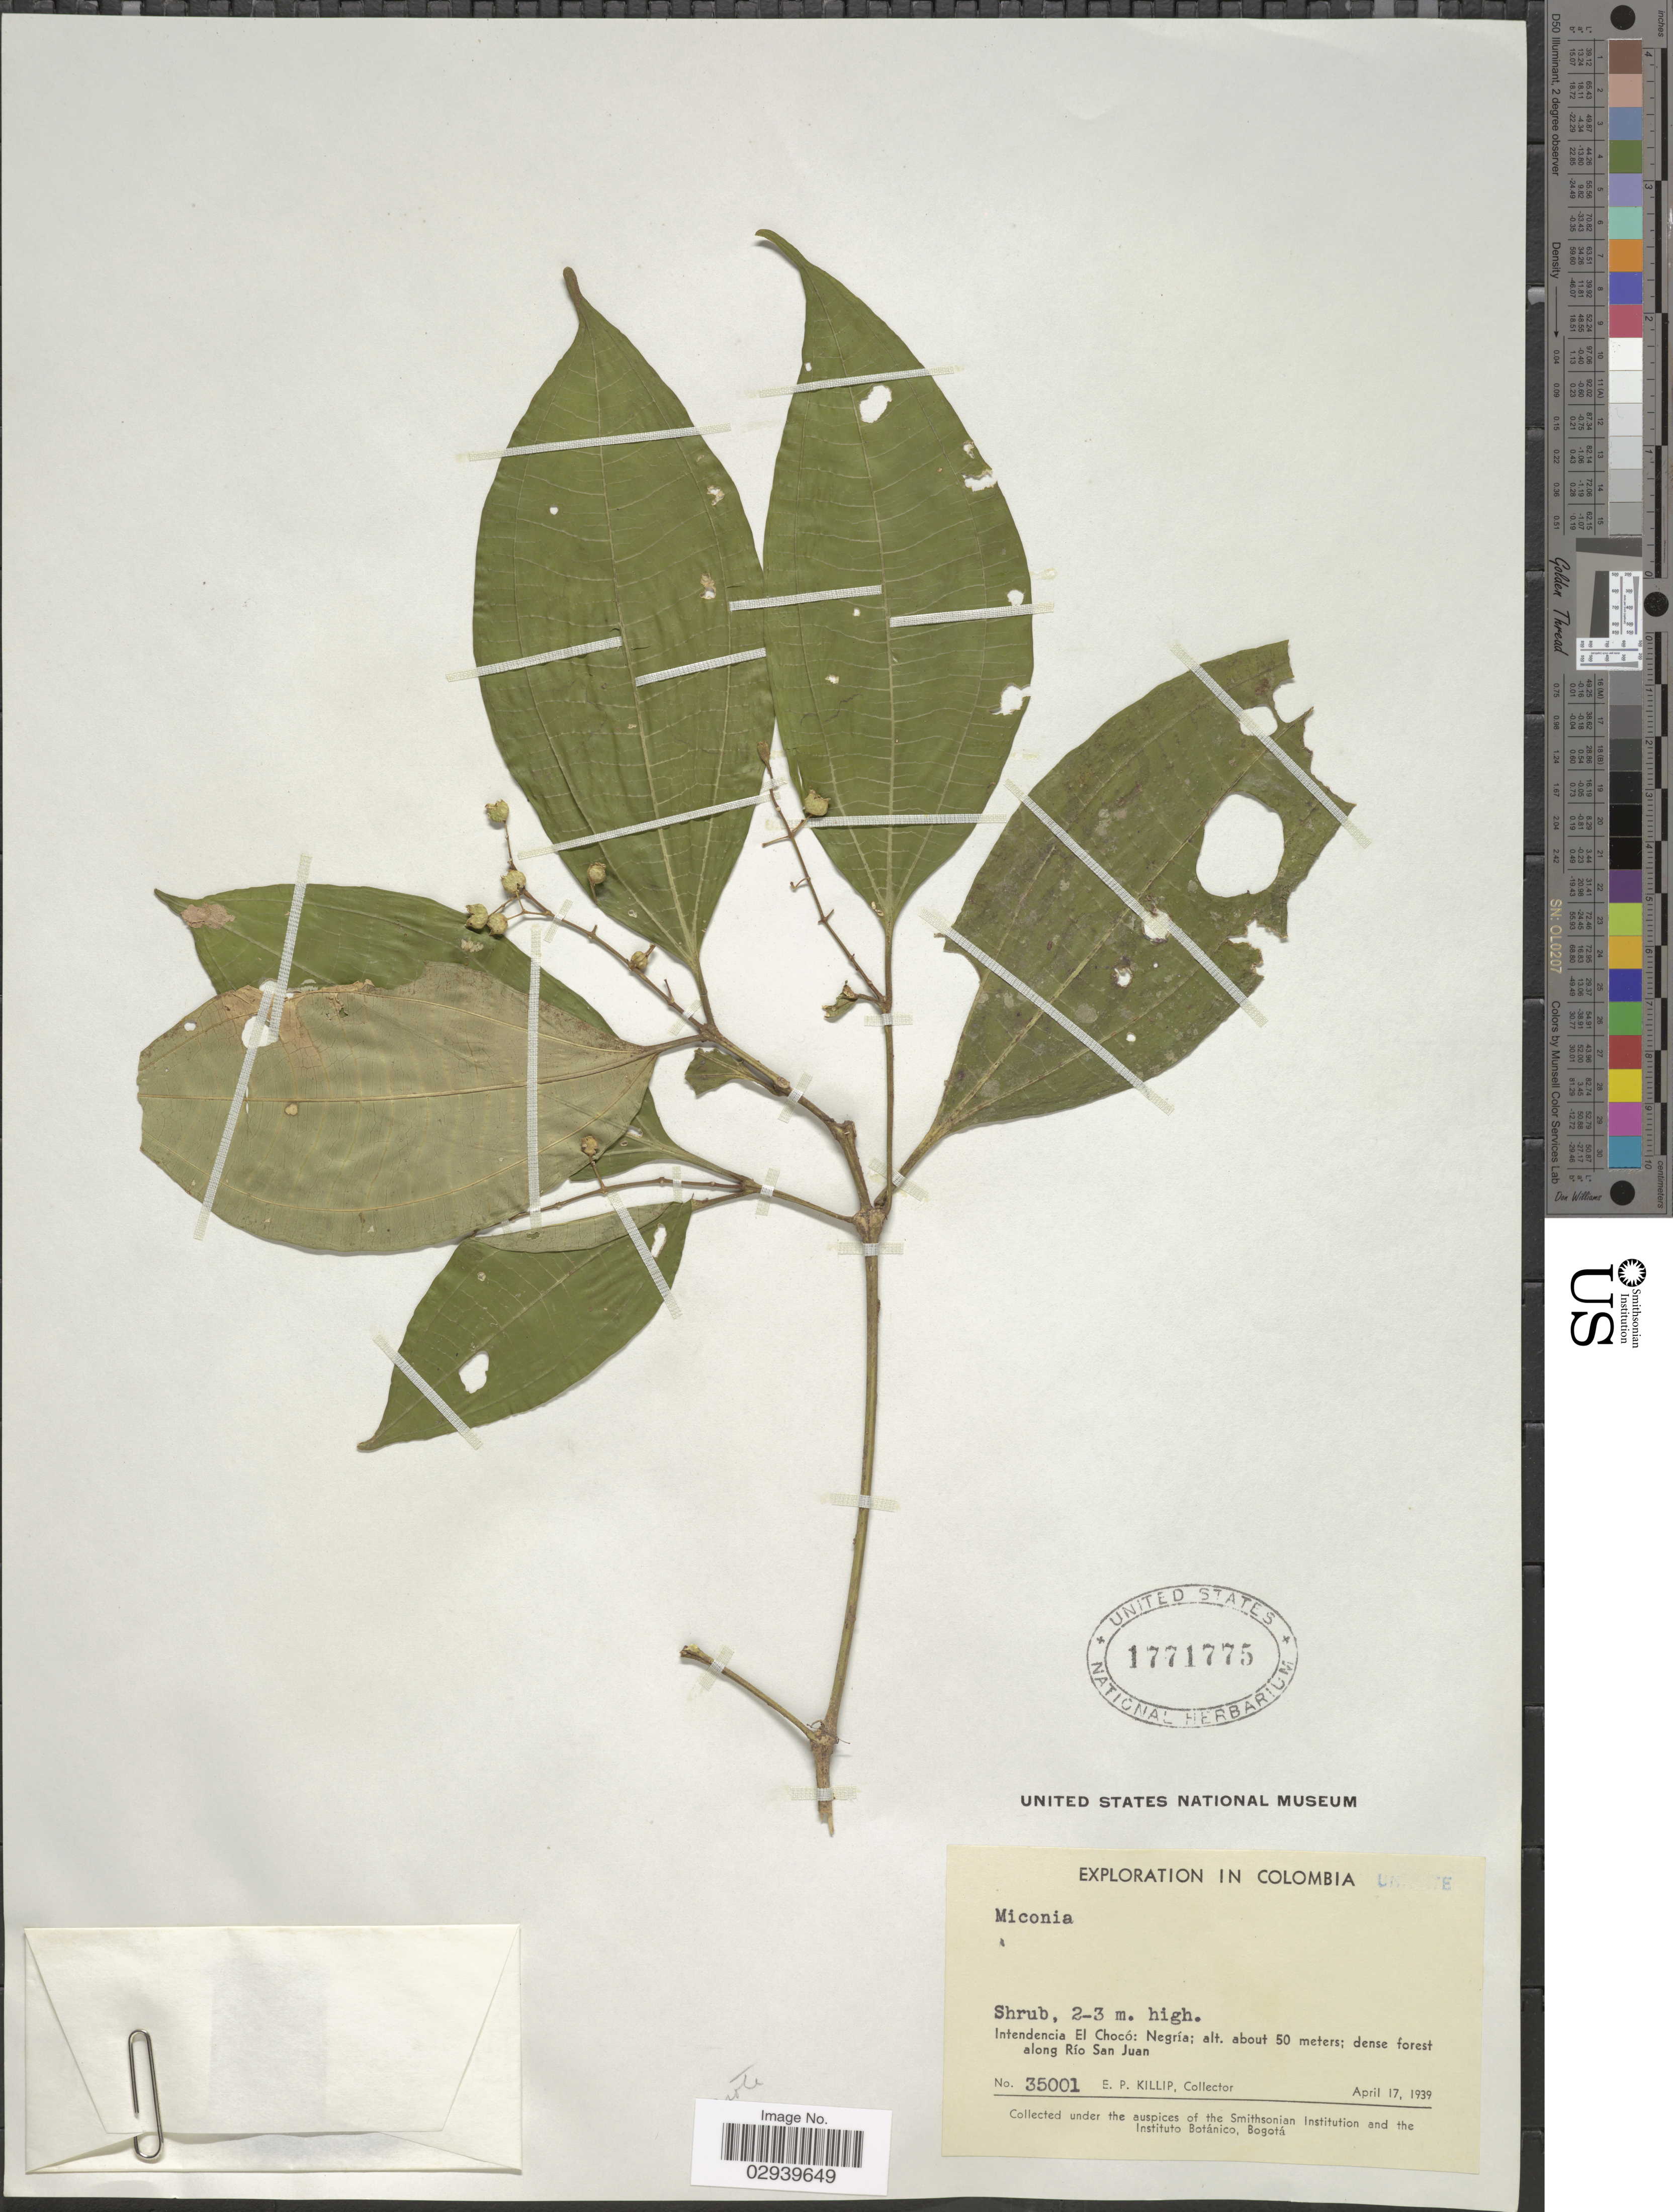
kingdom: Plantae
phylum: Tracheophyta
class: Magnoliopsida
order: Myrtales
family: Melastomataceae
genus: Miconia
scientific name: Miconia gracilis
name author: Triana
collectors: E. P. Killip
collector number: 35001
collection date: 1939-04-17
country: Colombia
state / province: Chocó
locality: Intendencia El Chocó: Negría, dense forest along Río San Juan.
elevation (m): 50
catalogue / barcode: US 1771775